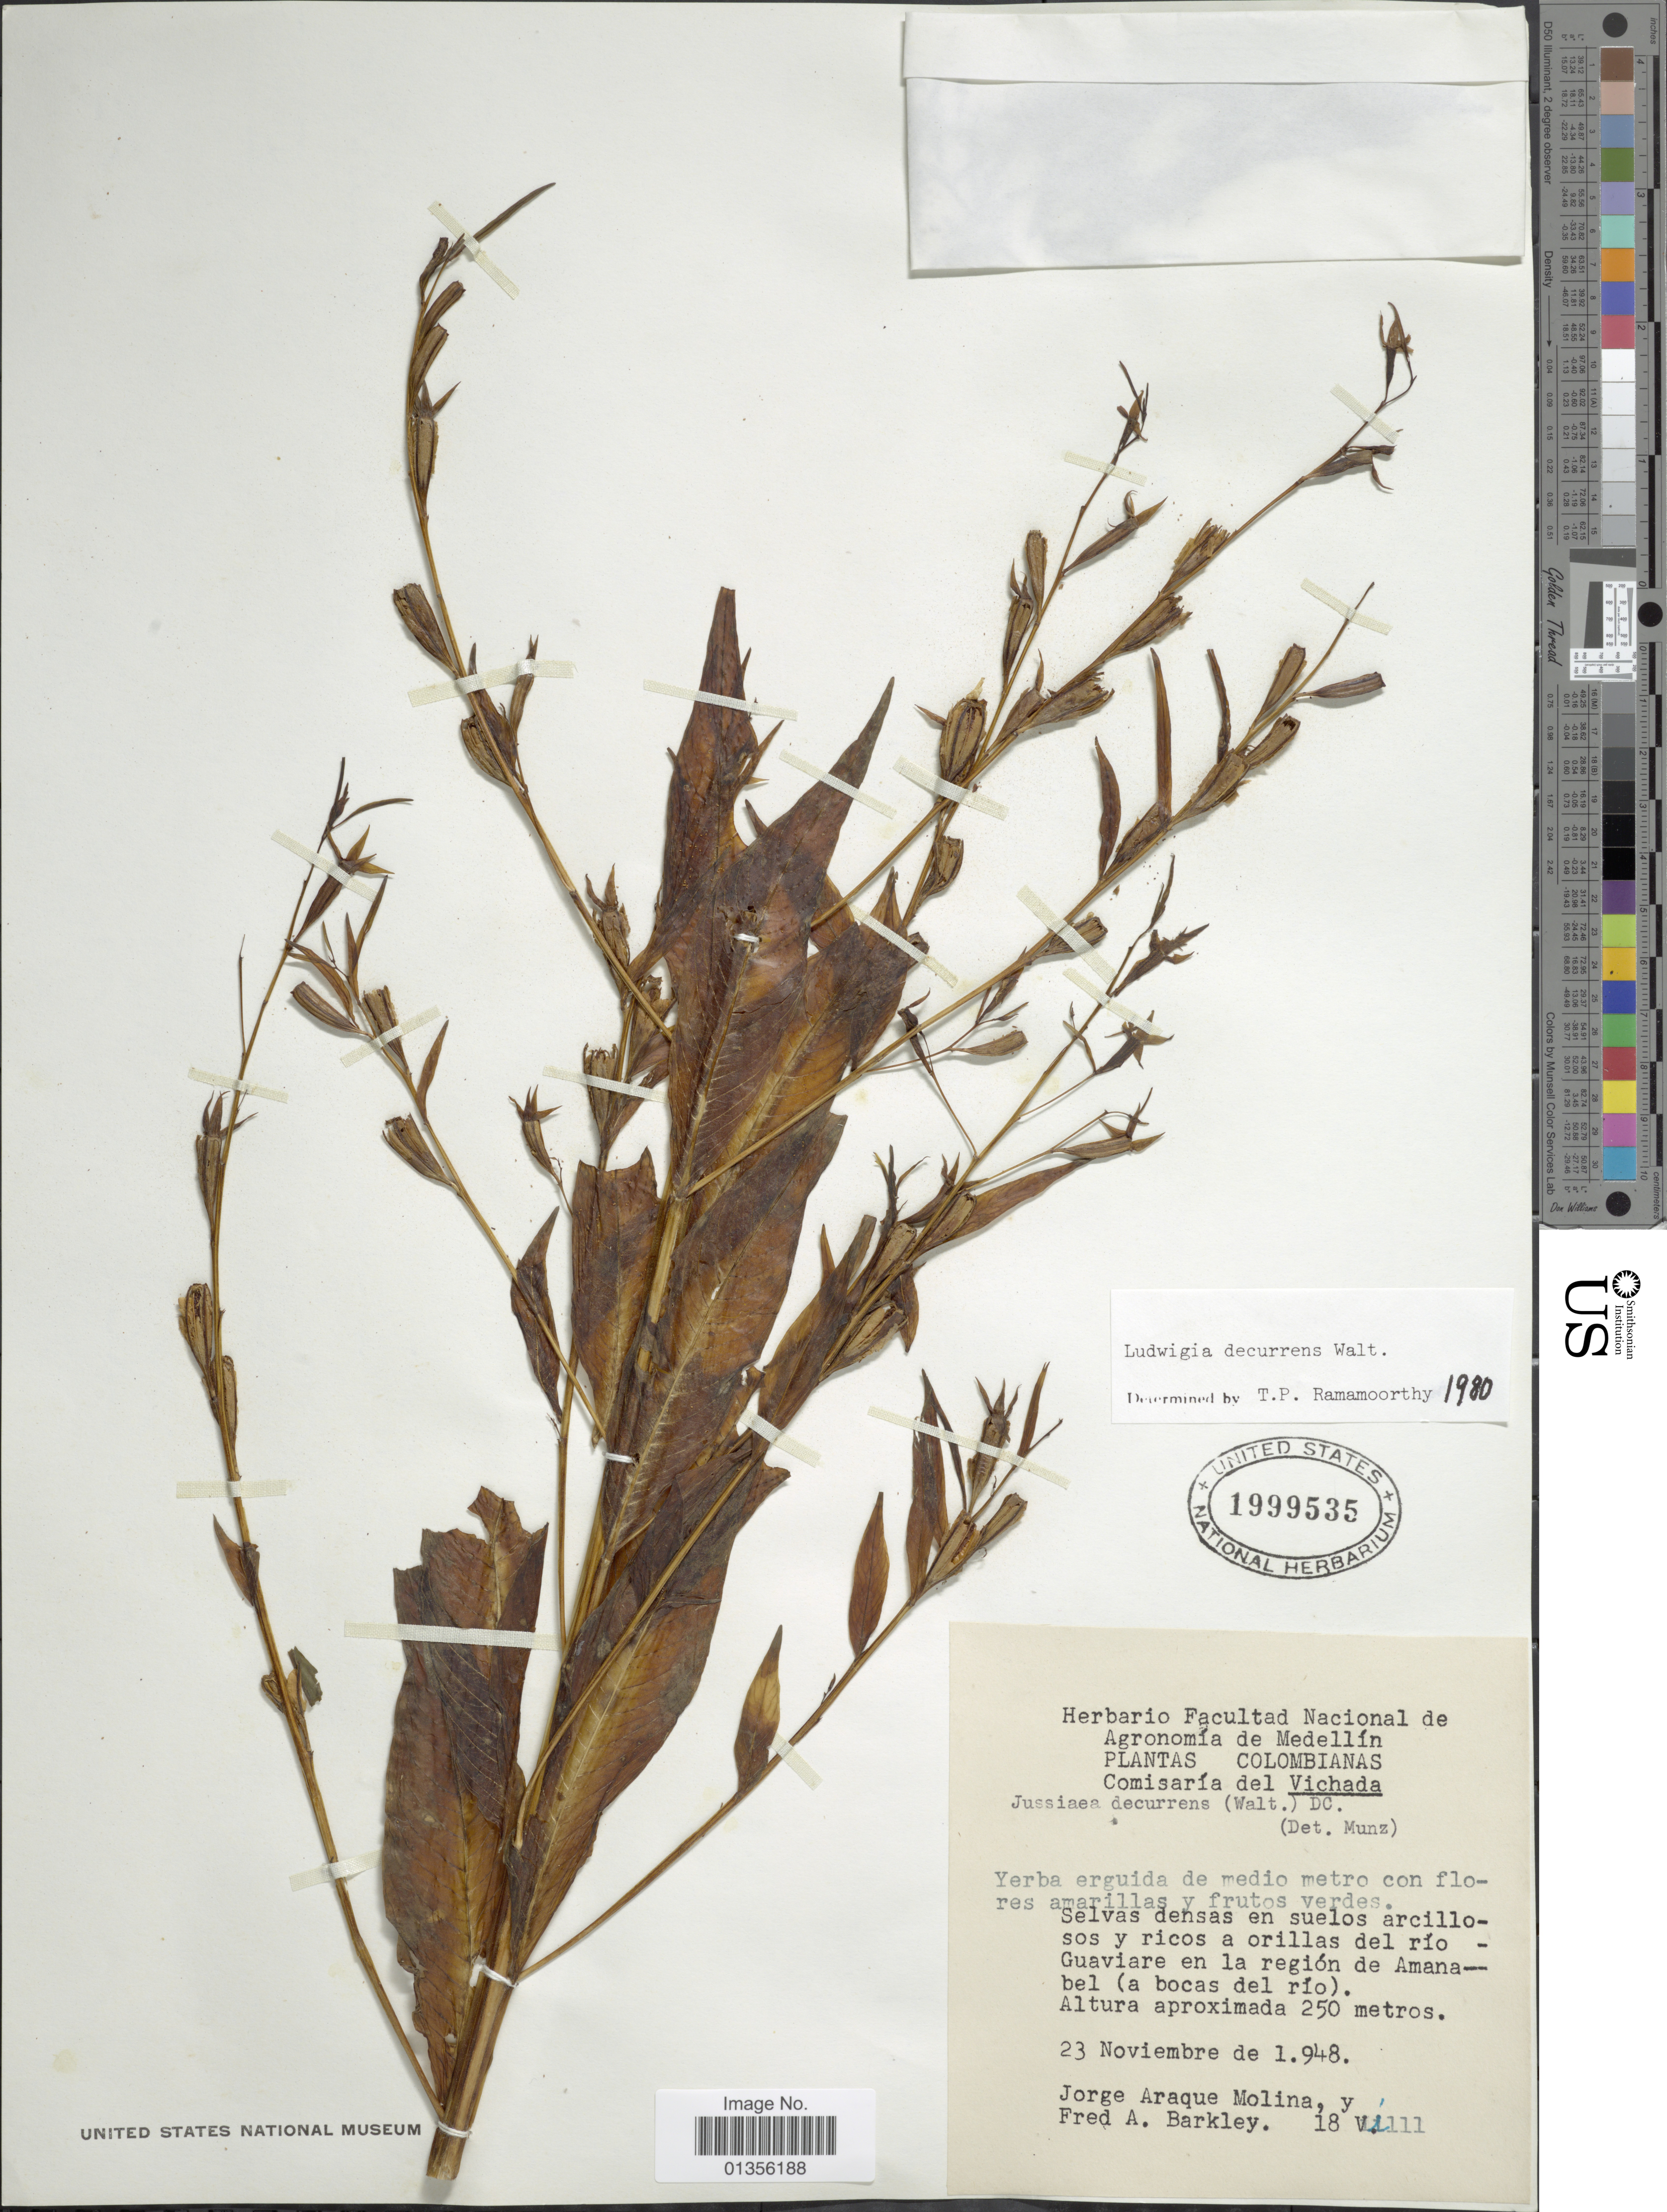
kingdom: Plantae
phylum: Tracheophyta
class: Magnoliopsida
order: Myrtales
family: Onagraceae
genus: Ludwigia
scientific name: Ludwigia decurrens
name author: Walter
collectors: J. A. Molina & F. A. Barkley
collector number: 18 ?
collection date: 1948-11-23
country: Colombia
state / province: Vichada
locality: Selvas densas en suelos arcillosos y ricos a orillas del río Guaviare en la región de Amanabel (a bocas del río).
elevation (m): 250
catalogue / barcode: US 1999535